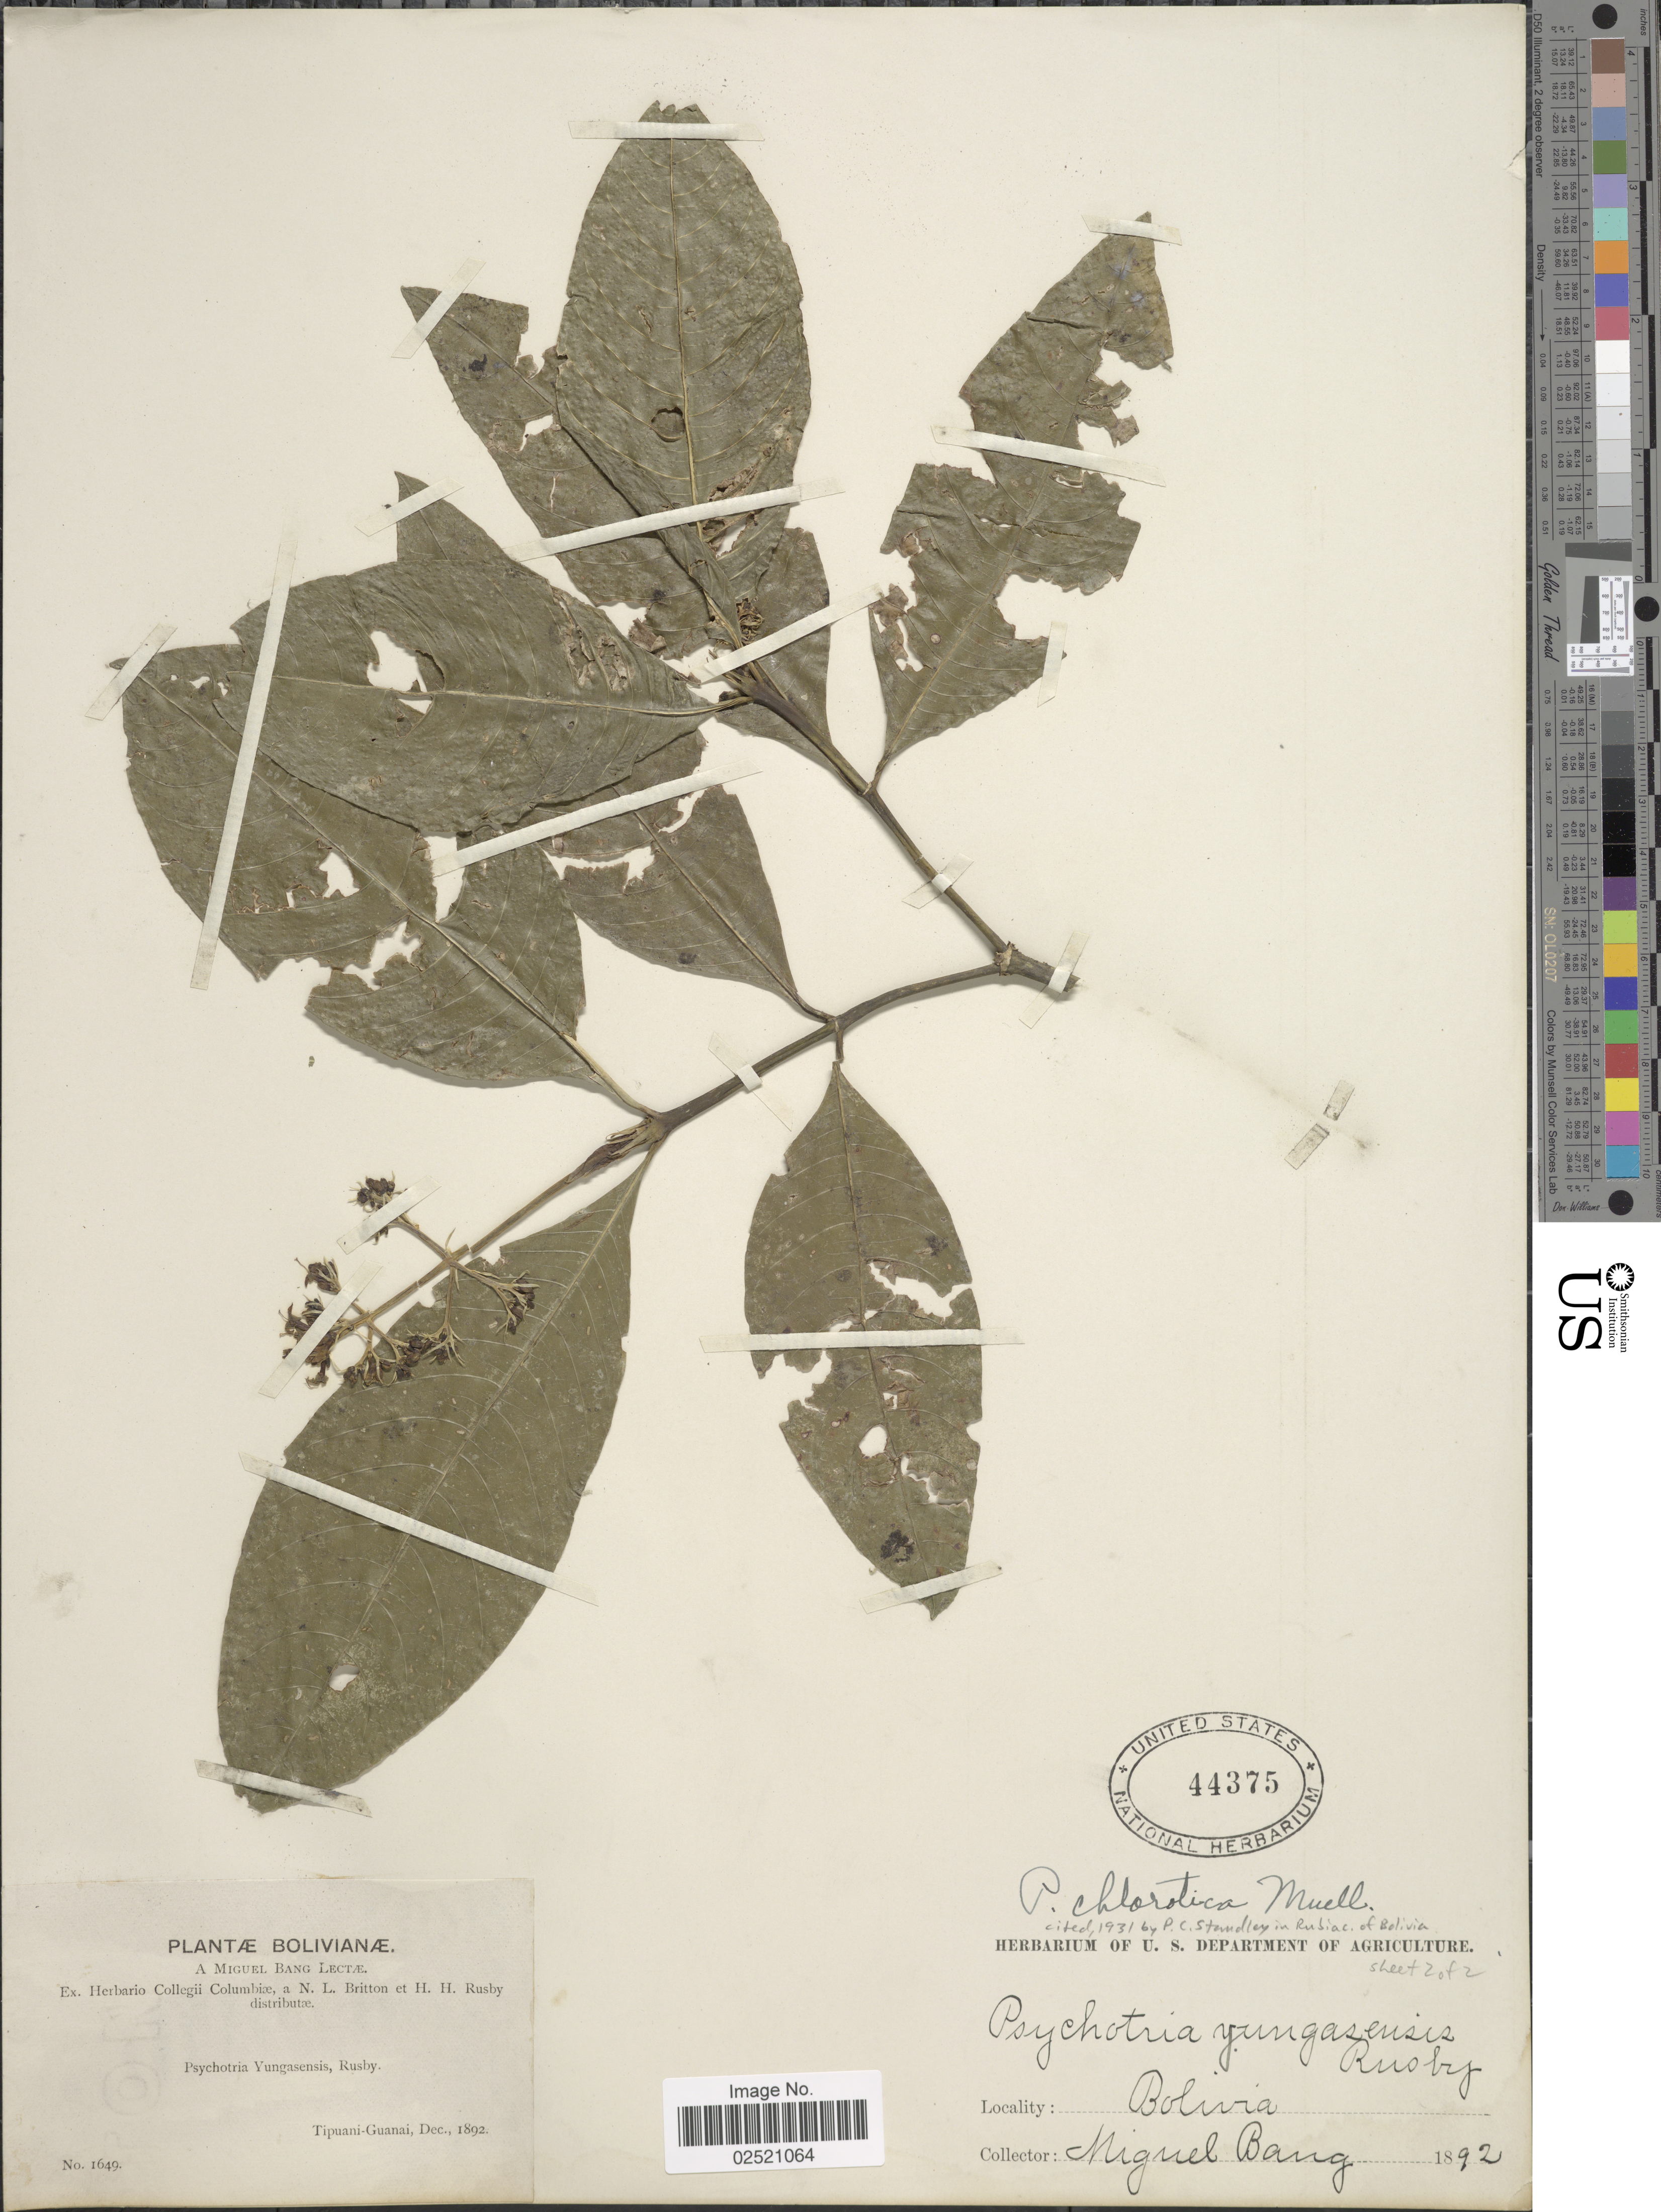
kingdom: Plantae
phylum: Tracheophyta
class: Magnoliopsida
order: Gentianales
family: Rubiaceae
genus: Psychotria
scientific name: Psychotria capitata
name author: Ruiz & Pav.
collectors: M. Bang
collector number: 1649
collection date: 1892-12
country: Bolivia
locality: Tipuani-Guanai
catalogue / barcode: US 44375